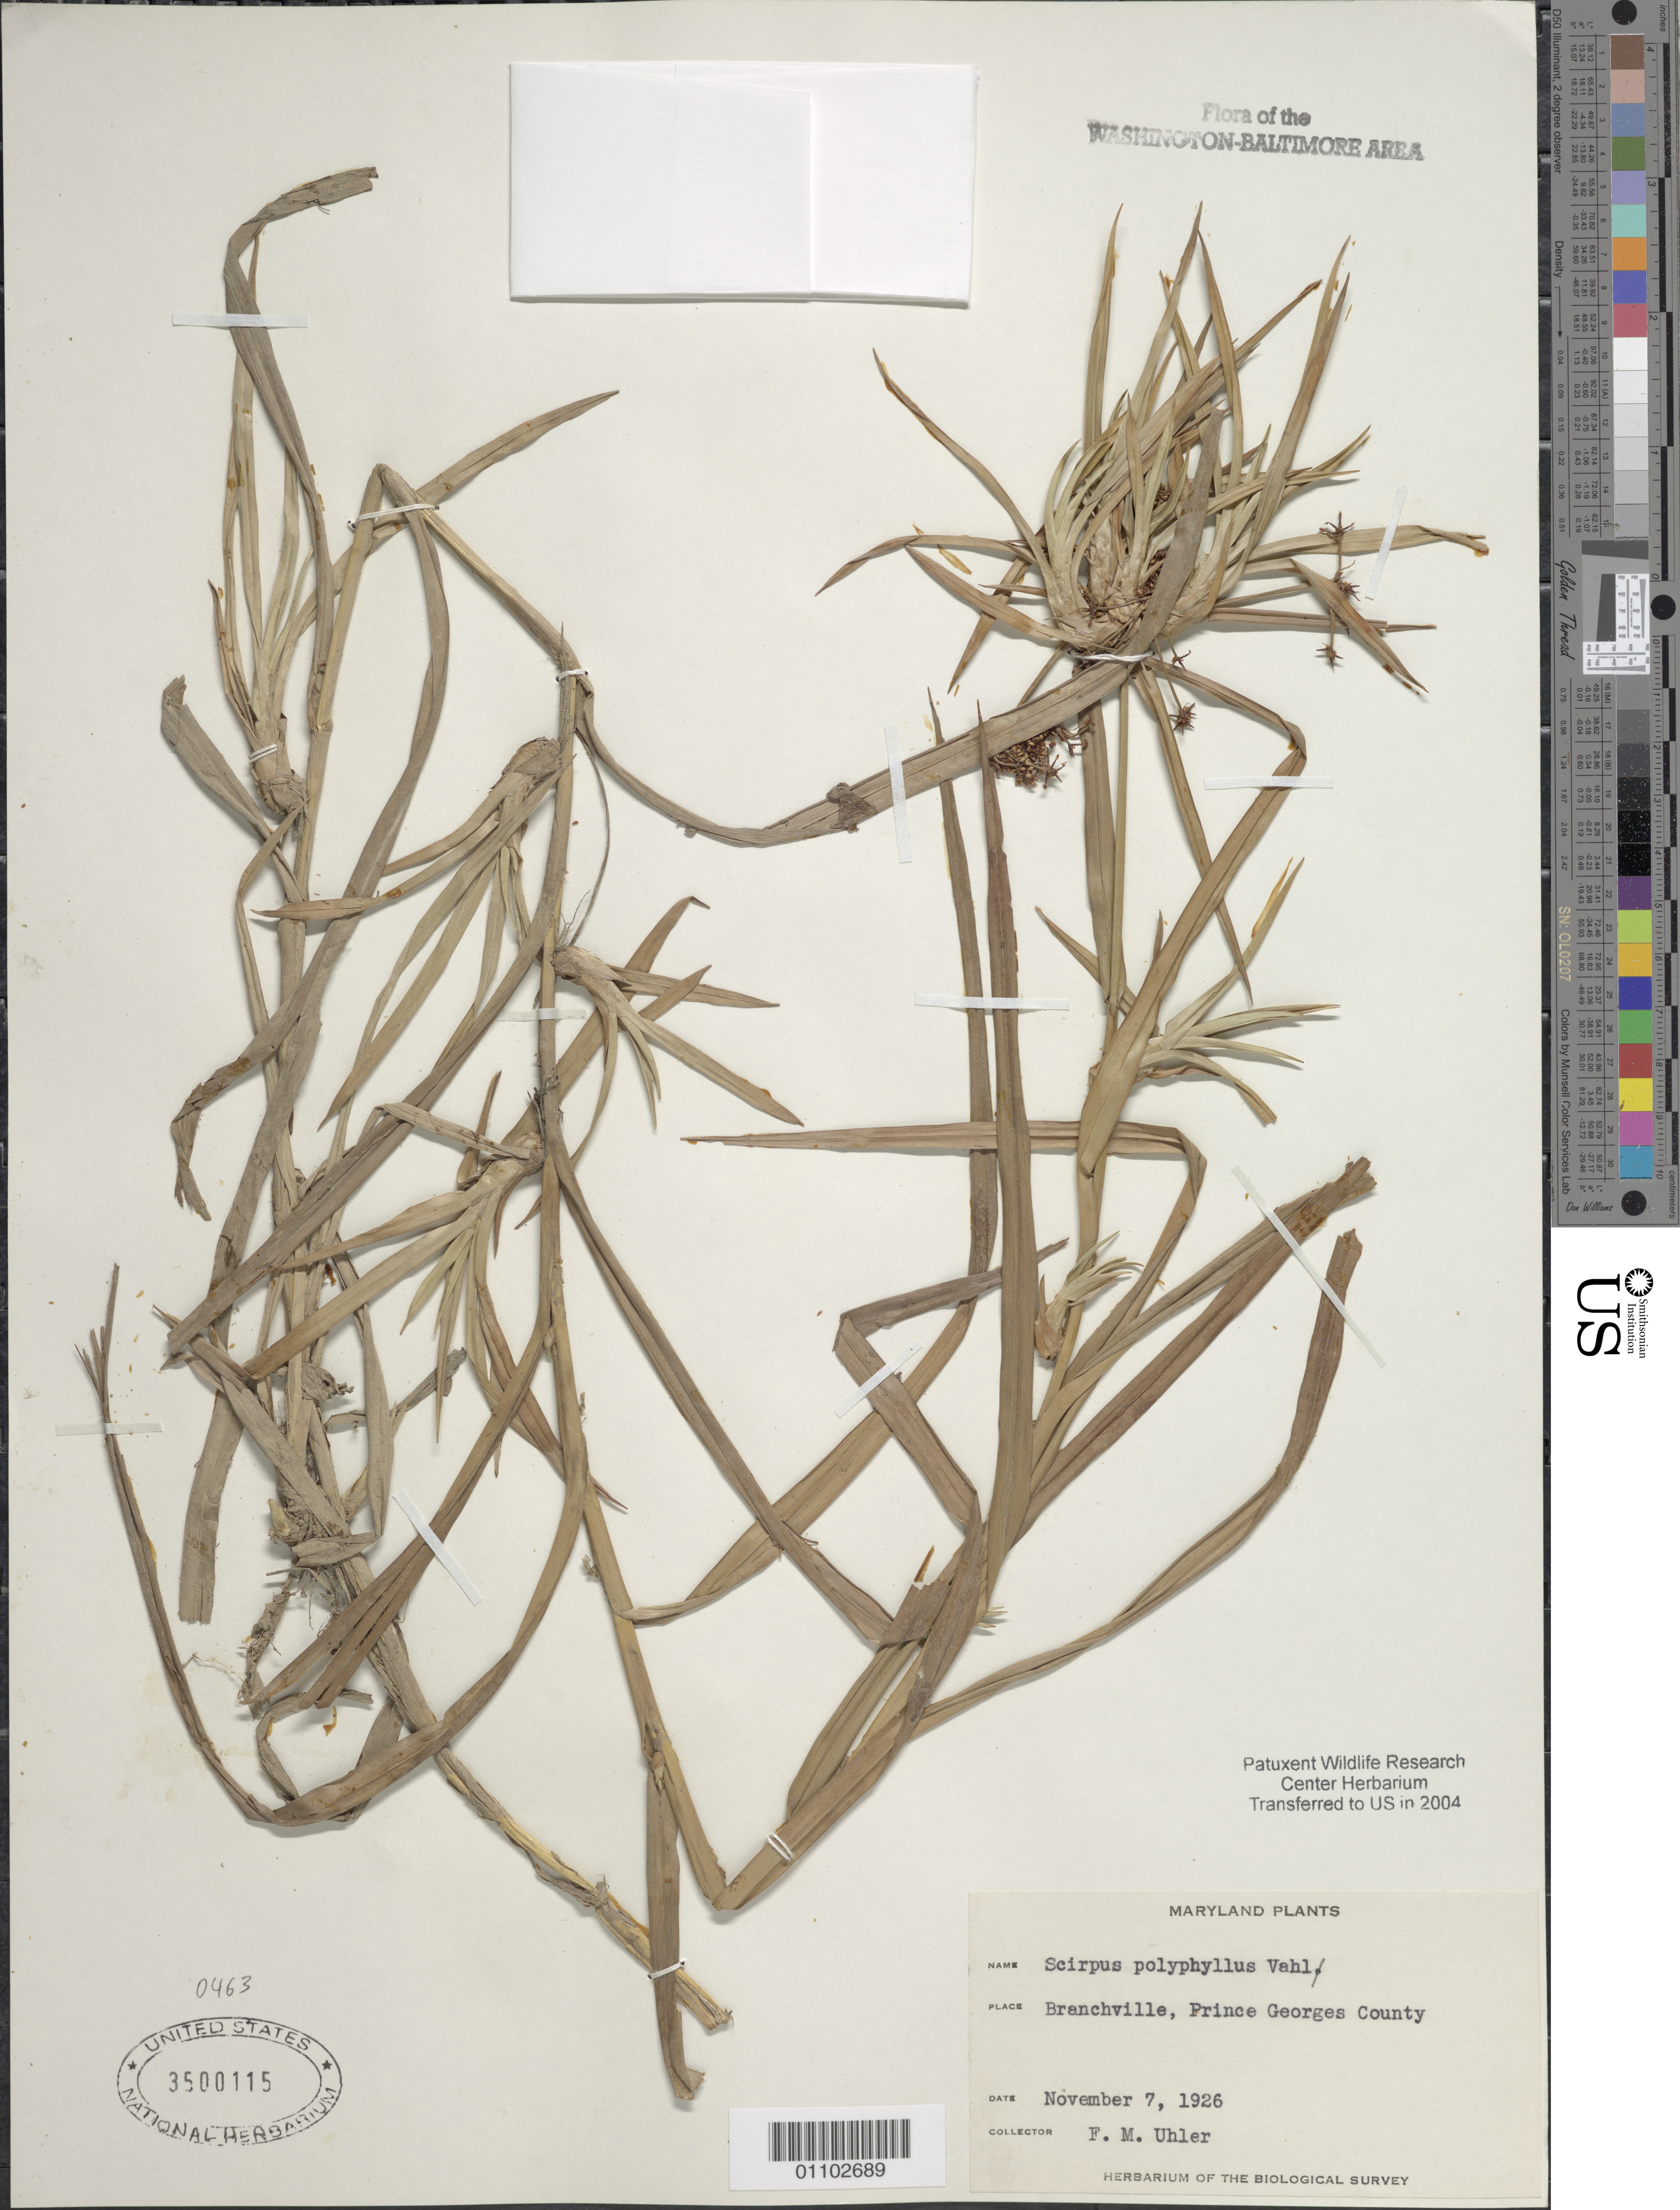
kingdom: Plantae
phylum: Tracheophyta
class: Liliopsida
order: Poales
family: Cyperaceae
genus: Scirpus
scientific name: Scirpus polyphyllus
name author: Vahl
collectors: F. Uhler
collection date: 1926-11-07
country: United States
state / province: Maryland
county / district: Prince George's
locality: Branchville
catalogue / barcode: US 3500115